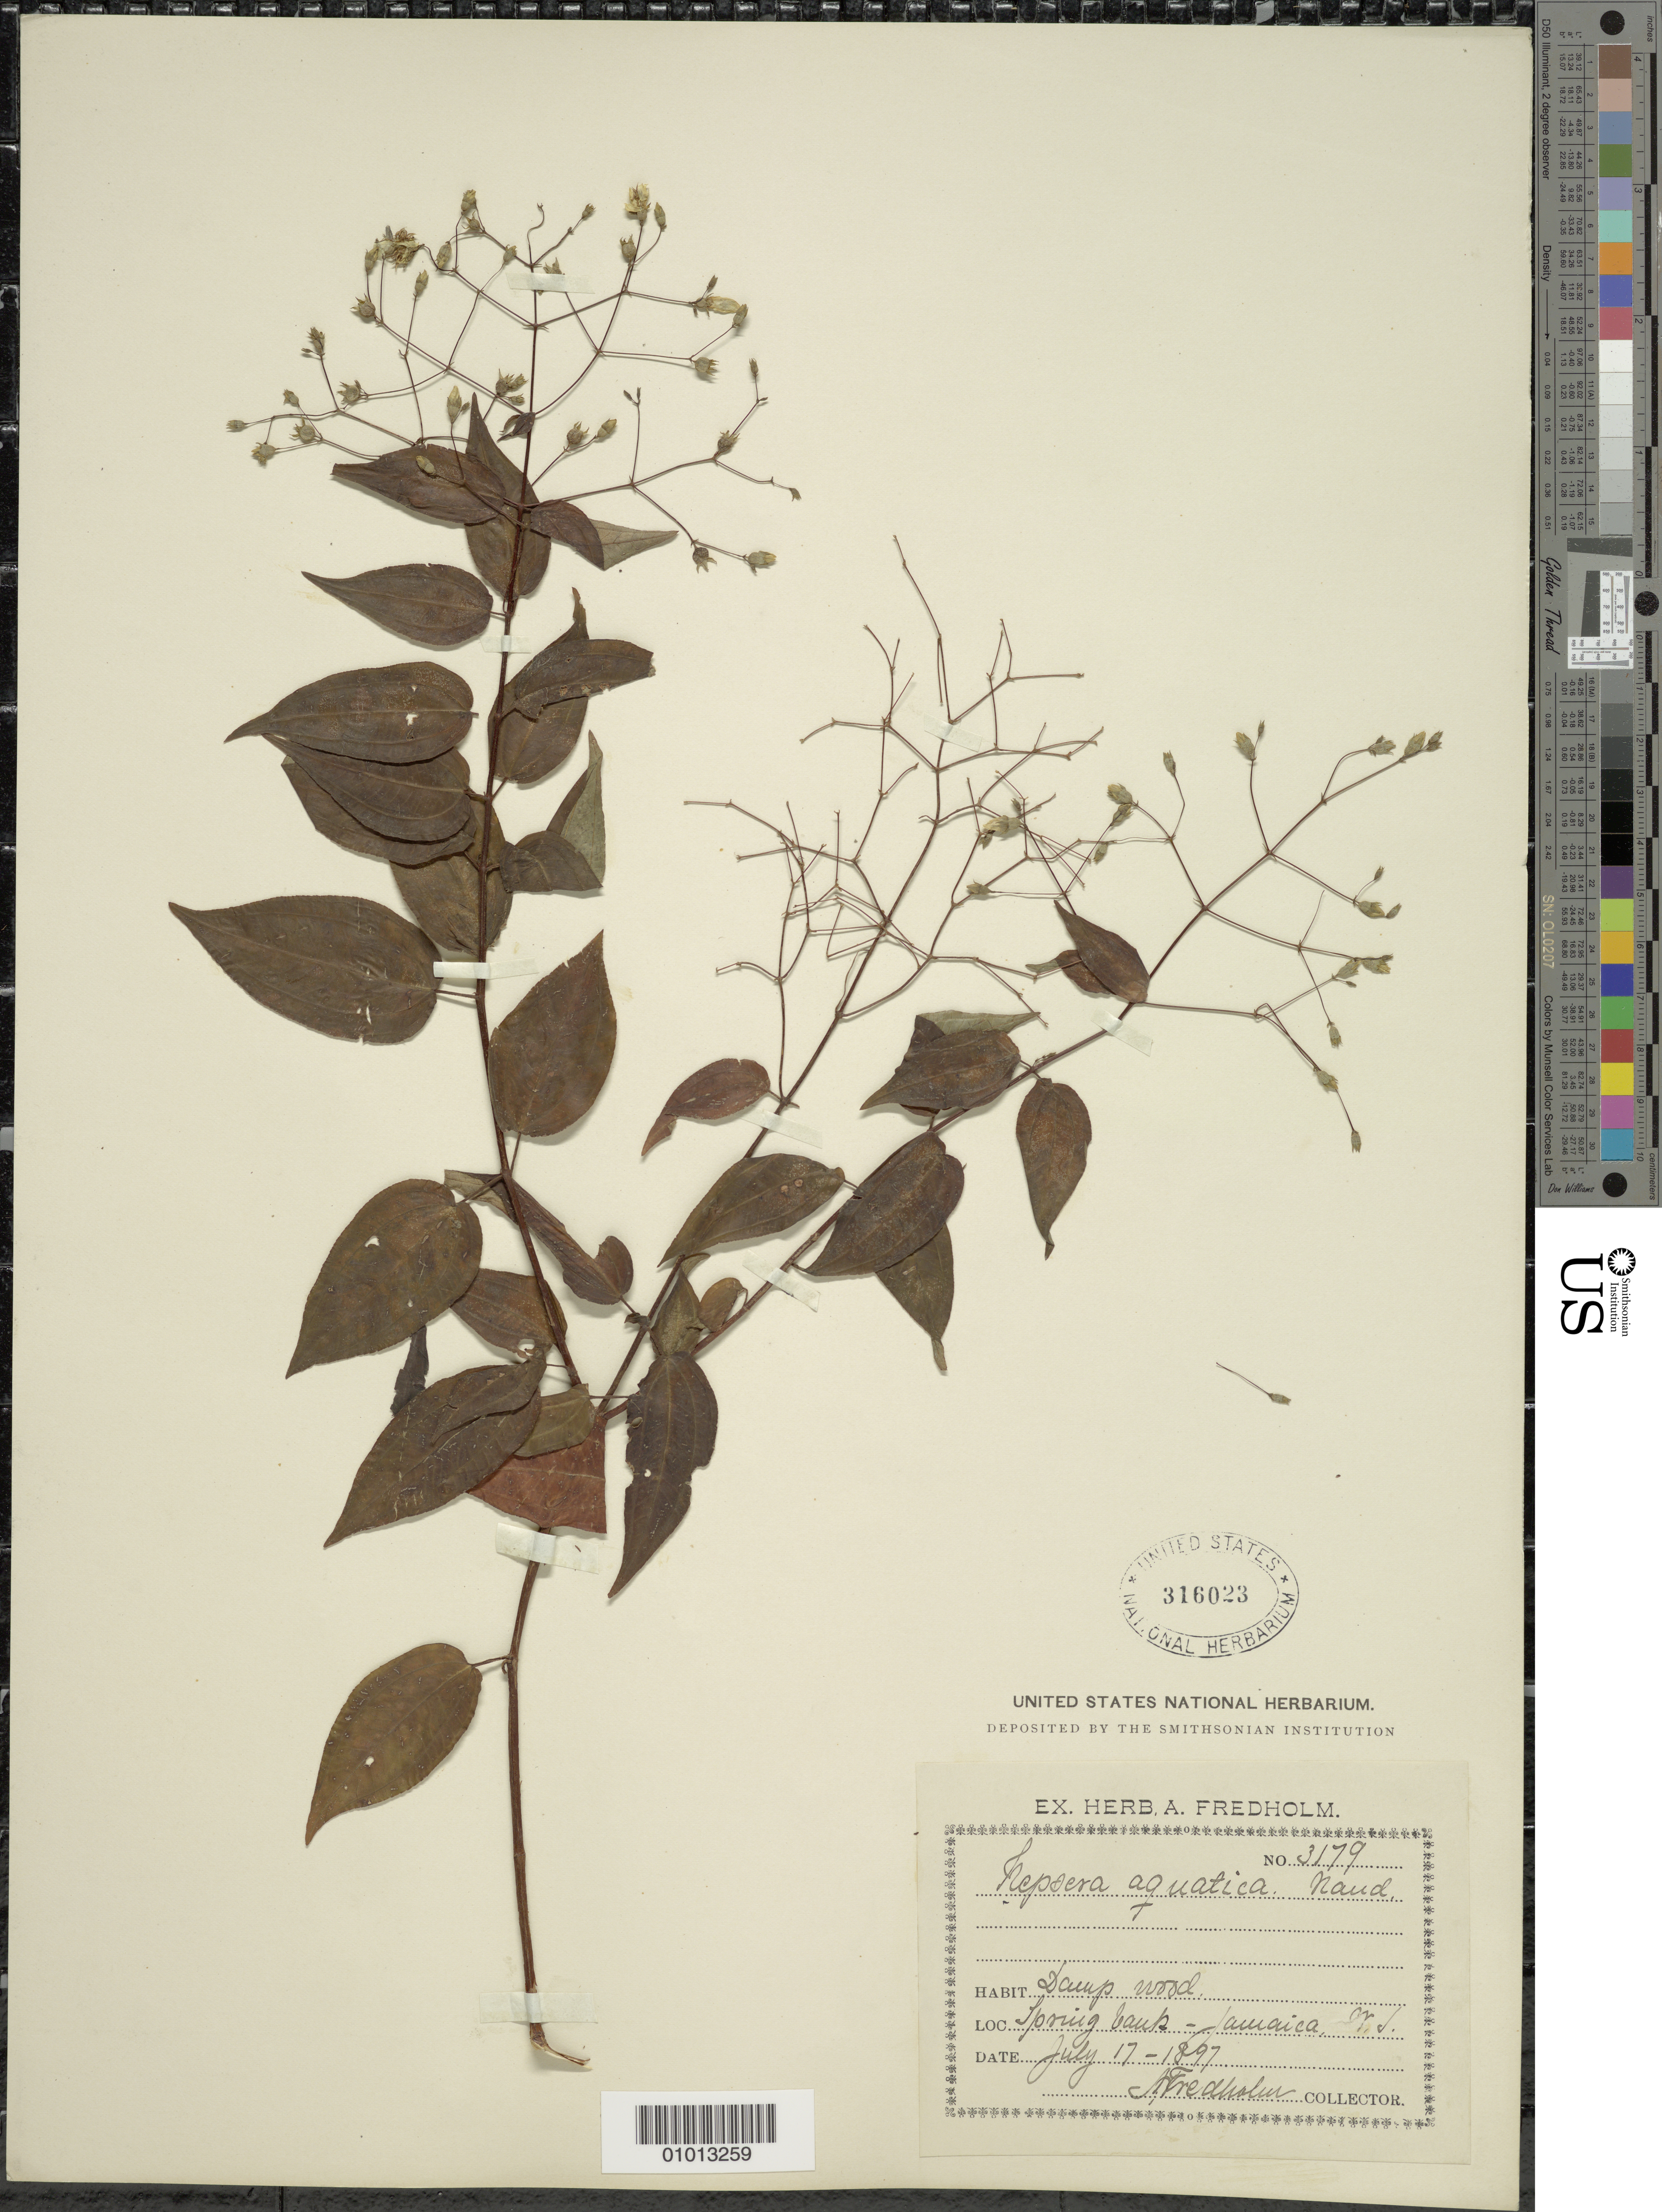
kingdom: Plantae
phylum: Tracheophyta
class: Magnoliopsida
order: Myrtales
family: Melastomataceae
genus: Nepsera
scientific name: Nepsera aquatica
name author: (Aubl.) Naudin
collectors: A. Fredholm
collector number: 3179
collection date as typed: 17 Jul 1897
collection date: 1897-07-17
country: Jamaica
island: Jamaica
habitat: Damp wood; spring bank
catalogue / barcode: US 316023